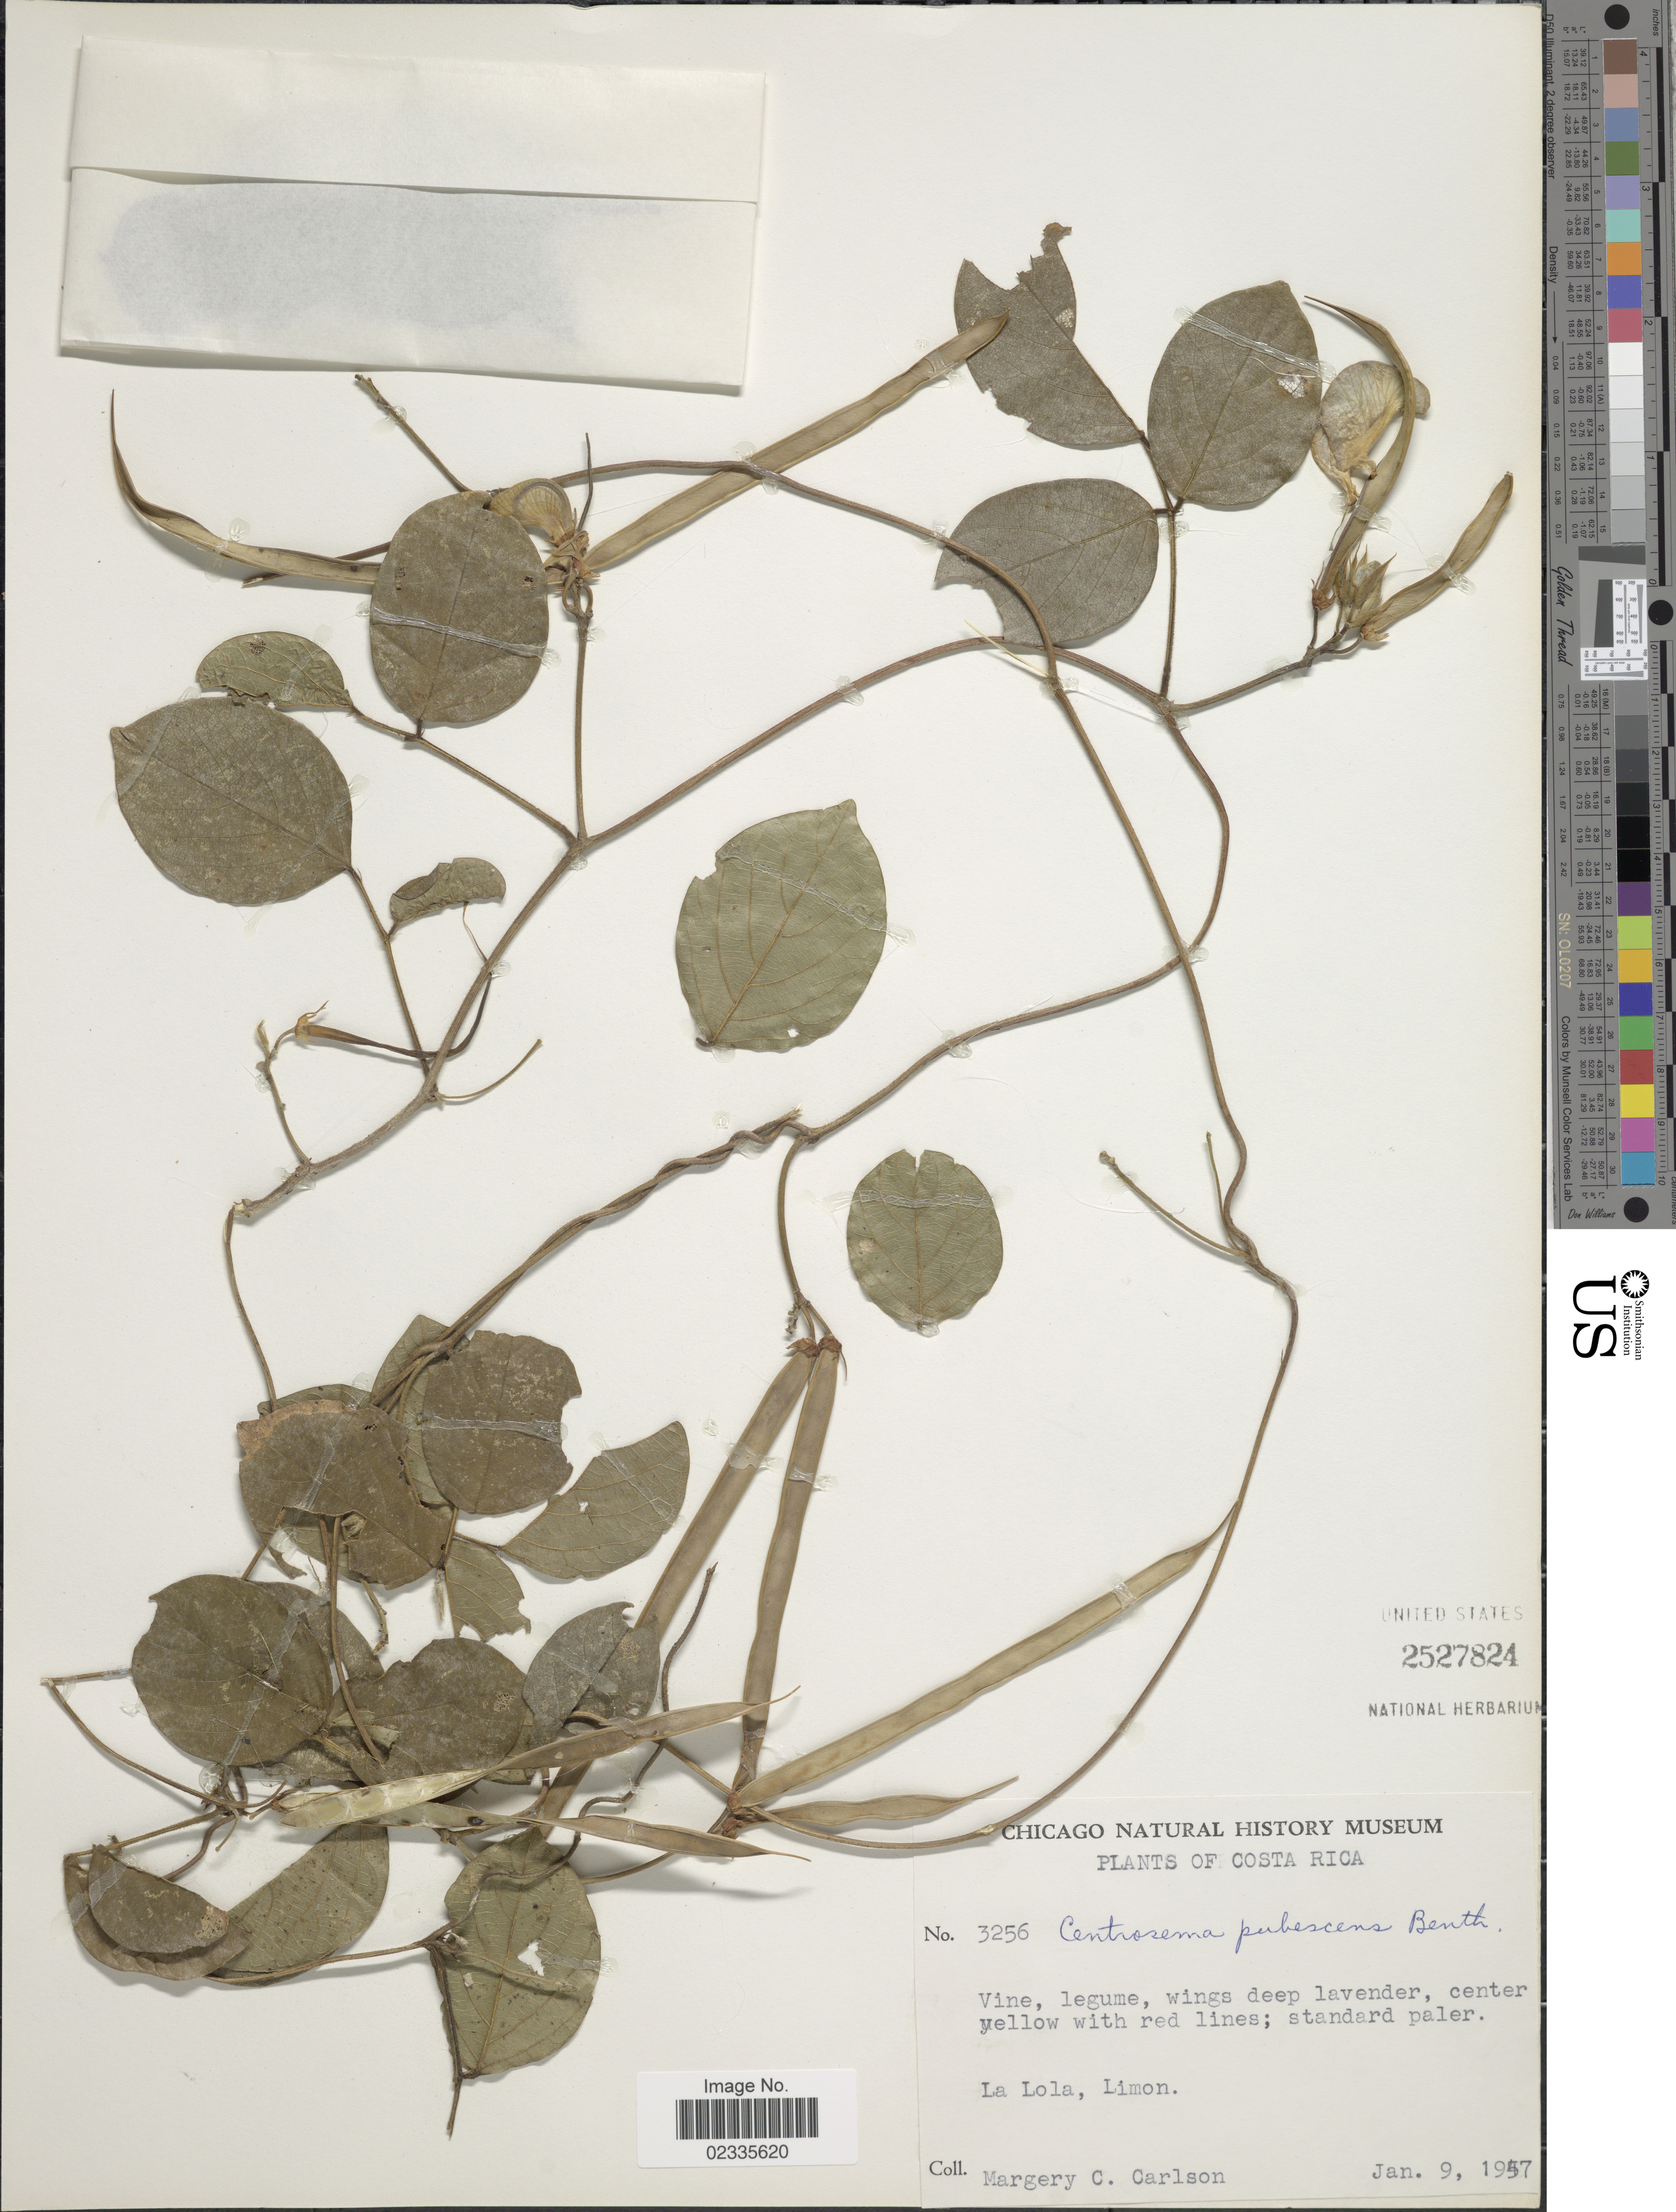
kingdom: Plantae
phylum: Tracheophyta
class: Magnoliopsida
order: Fabales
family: Fabaceae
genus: Centrosema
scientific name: Centrosema pubescens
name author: Benth.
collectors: M. C. Carlson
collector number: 3256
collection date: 1957-01-09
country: Costa Rica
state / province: Limón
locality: La Lola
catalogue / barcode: US 2527824